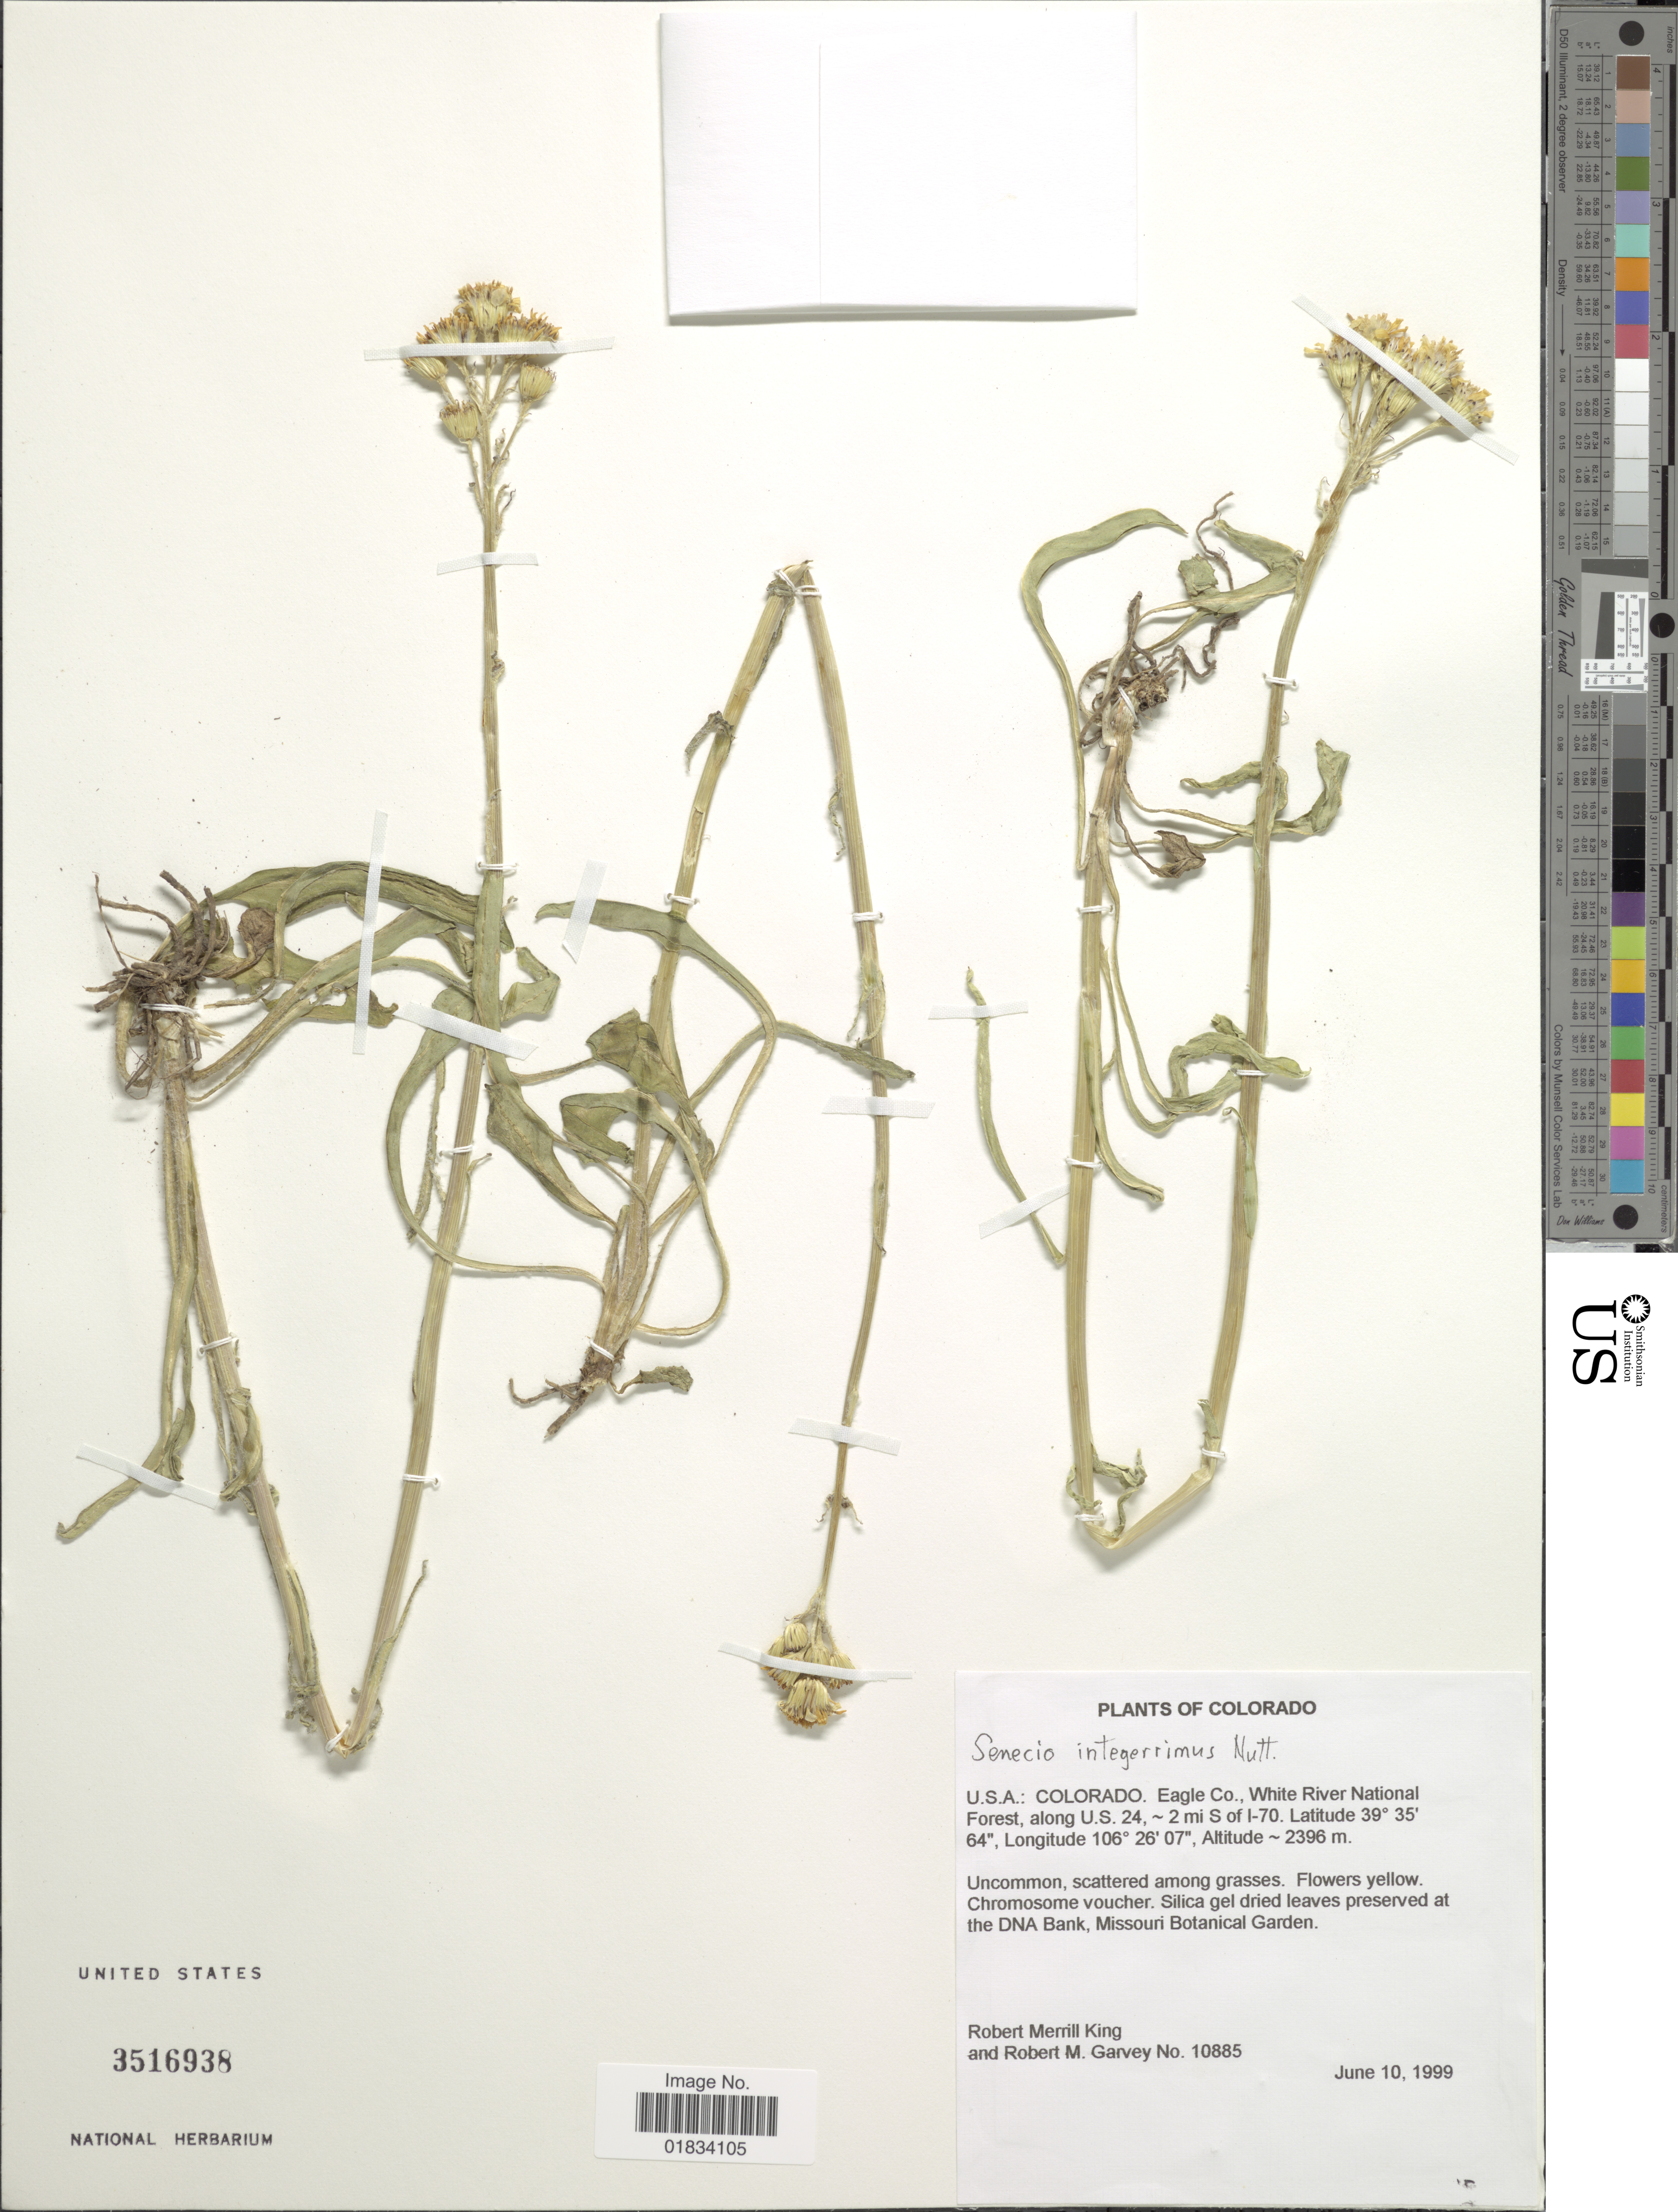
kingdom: Plantae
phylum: Tracheophyta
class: Magnoliopsida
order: Asterales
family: Asteraceae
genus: Senecio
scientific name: Senecio integerrimus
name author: Nutt.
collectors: R. M. King & R. Garvey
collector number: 10885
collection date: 1999-06-10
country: United States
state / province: Colorado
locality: Eagle Co., White River National Forest, along U.S. 24 - 2 mi S of I-70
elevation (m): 2396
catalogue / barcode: US 3516938